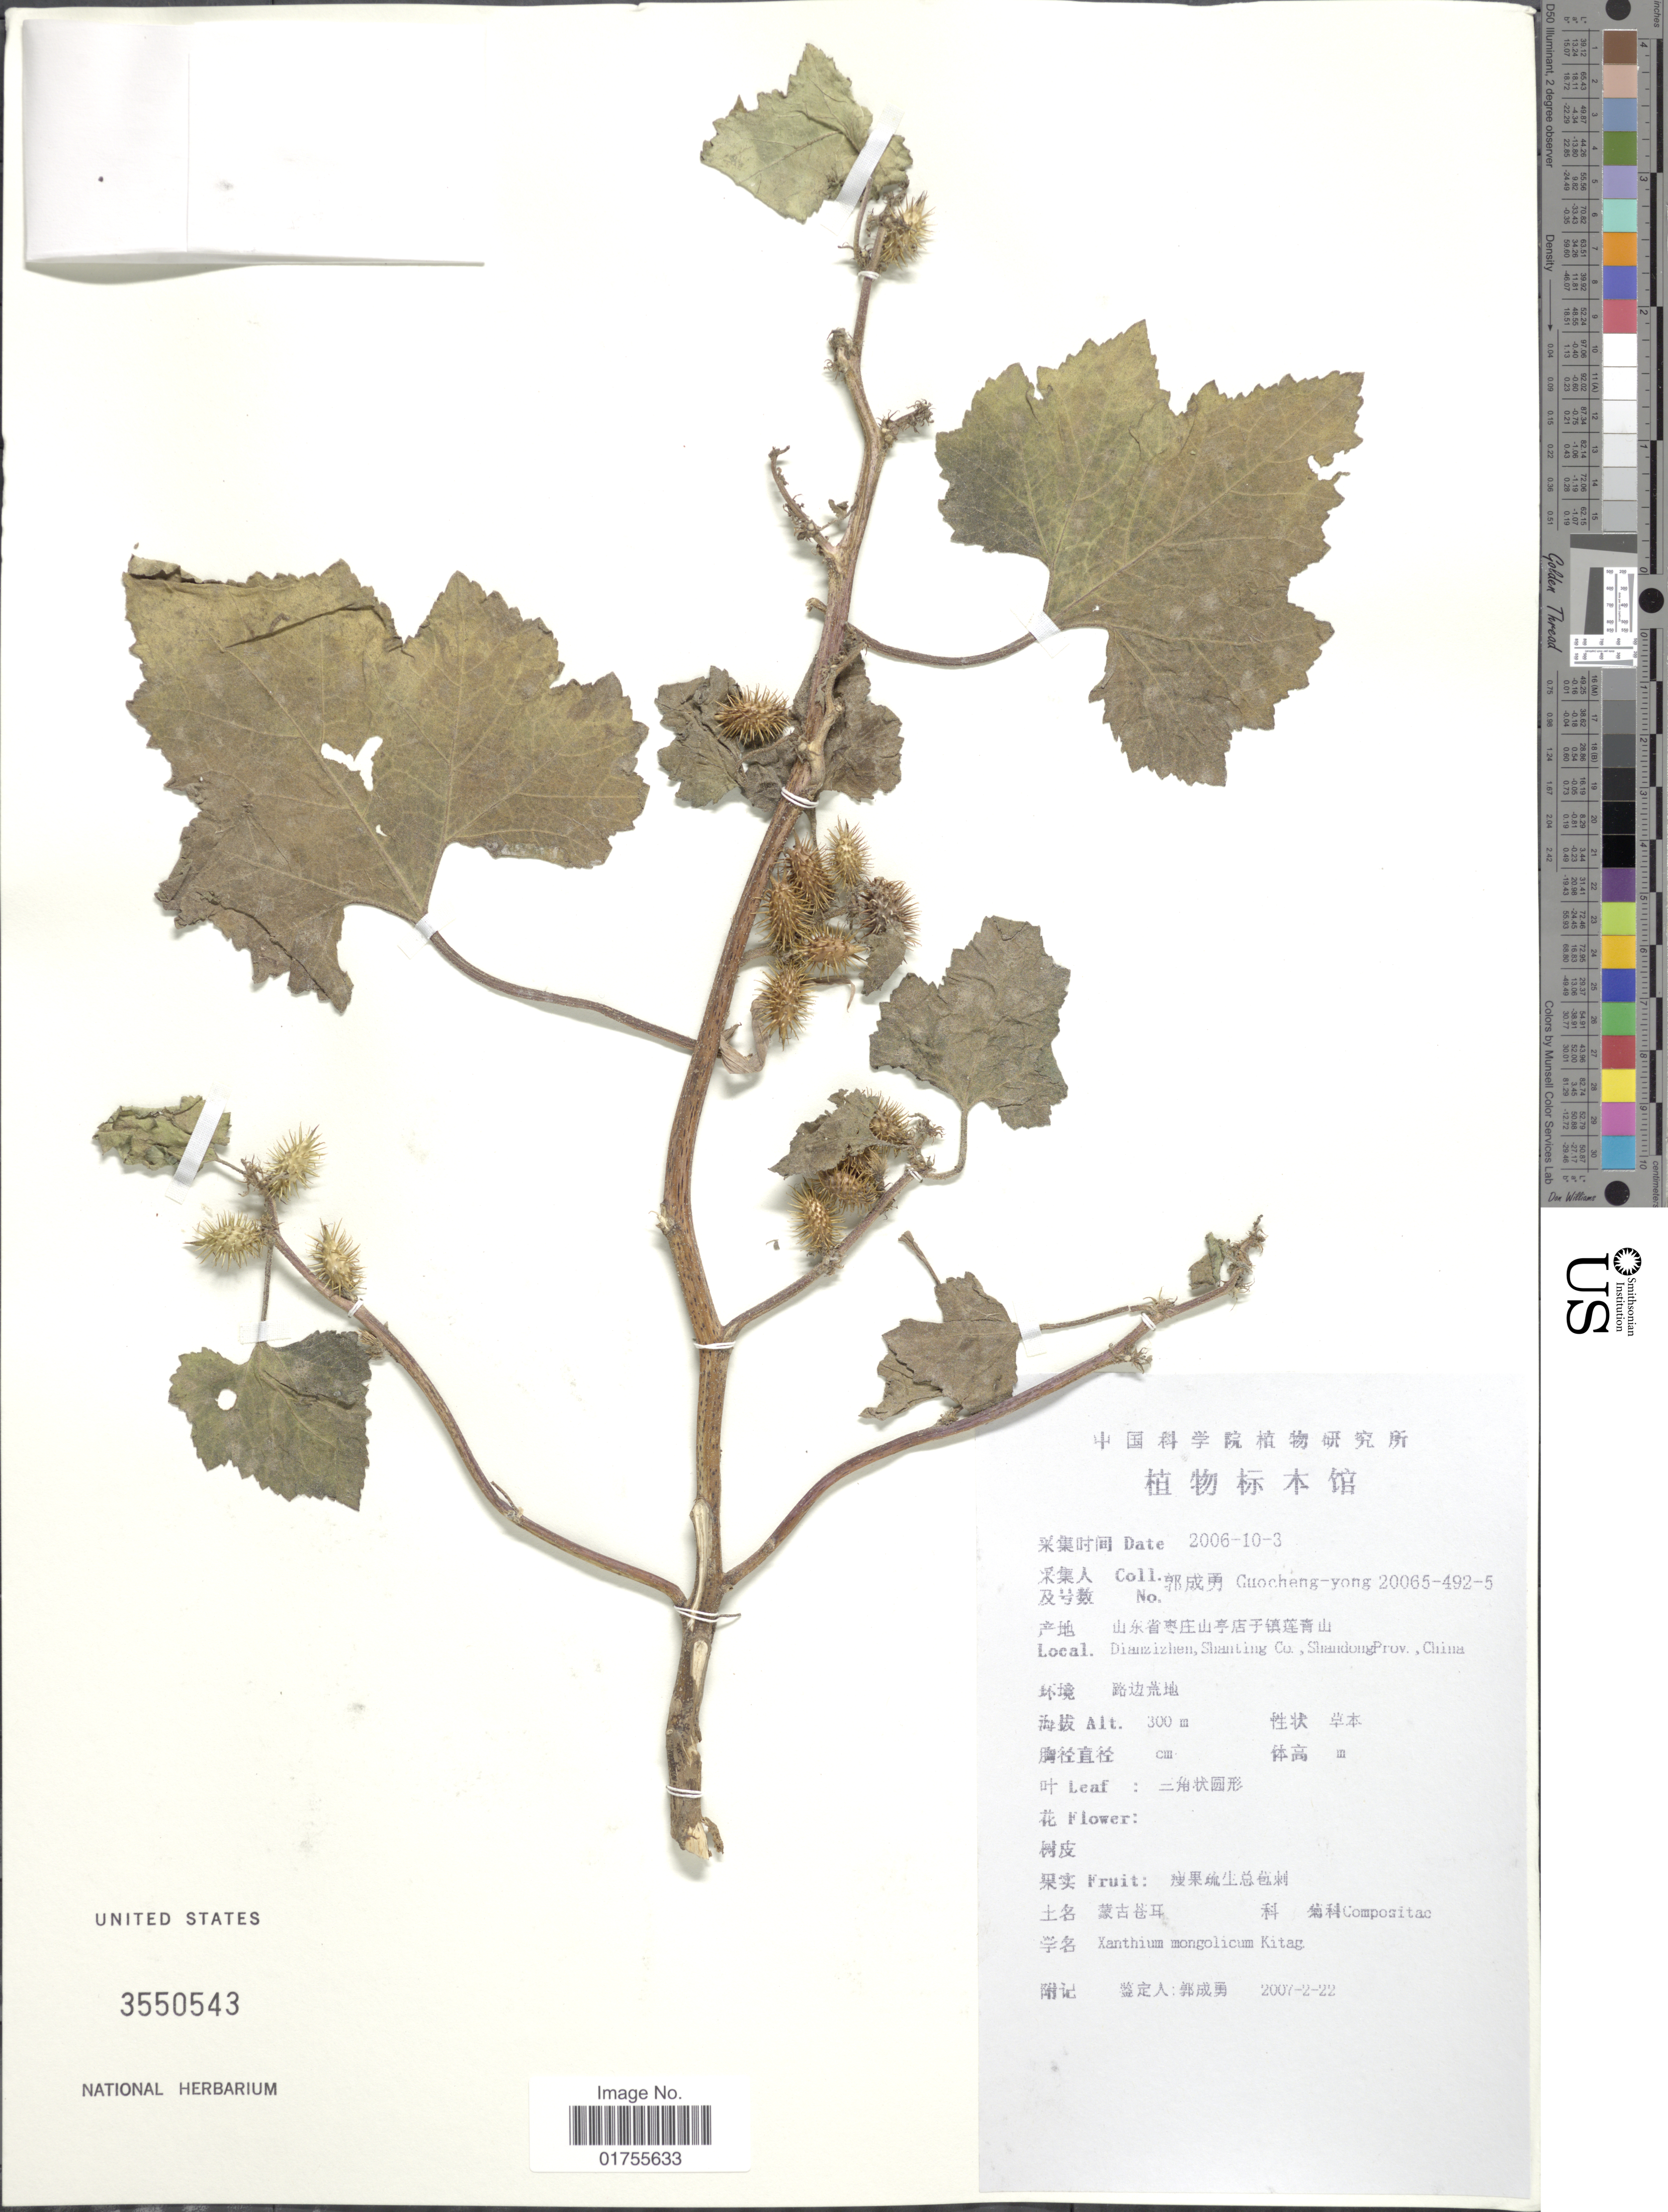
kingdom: Plantae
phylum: Tracheophyta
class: Magnoliopsida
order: Asterales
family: Asteraceae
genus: Xanthium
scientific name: Xanthium mongolicum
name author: Kitag.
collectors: Guo cheng-yong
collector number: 20065-492-5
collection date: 2006-10-03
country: China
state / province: Shandong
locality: Diamizhen, Shanting Co.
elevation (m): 300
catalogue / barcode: US 3550543